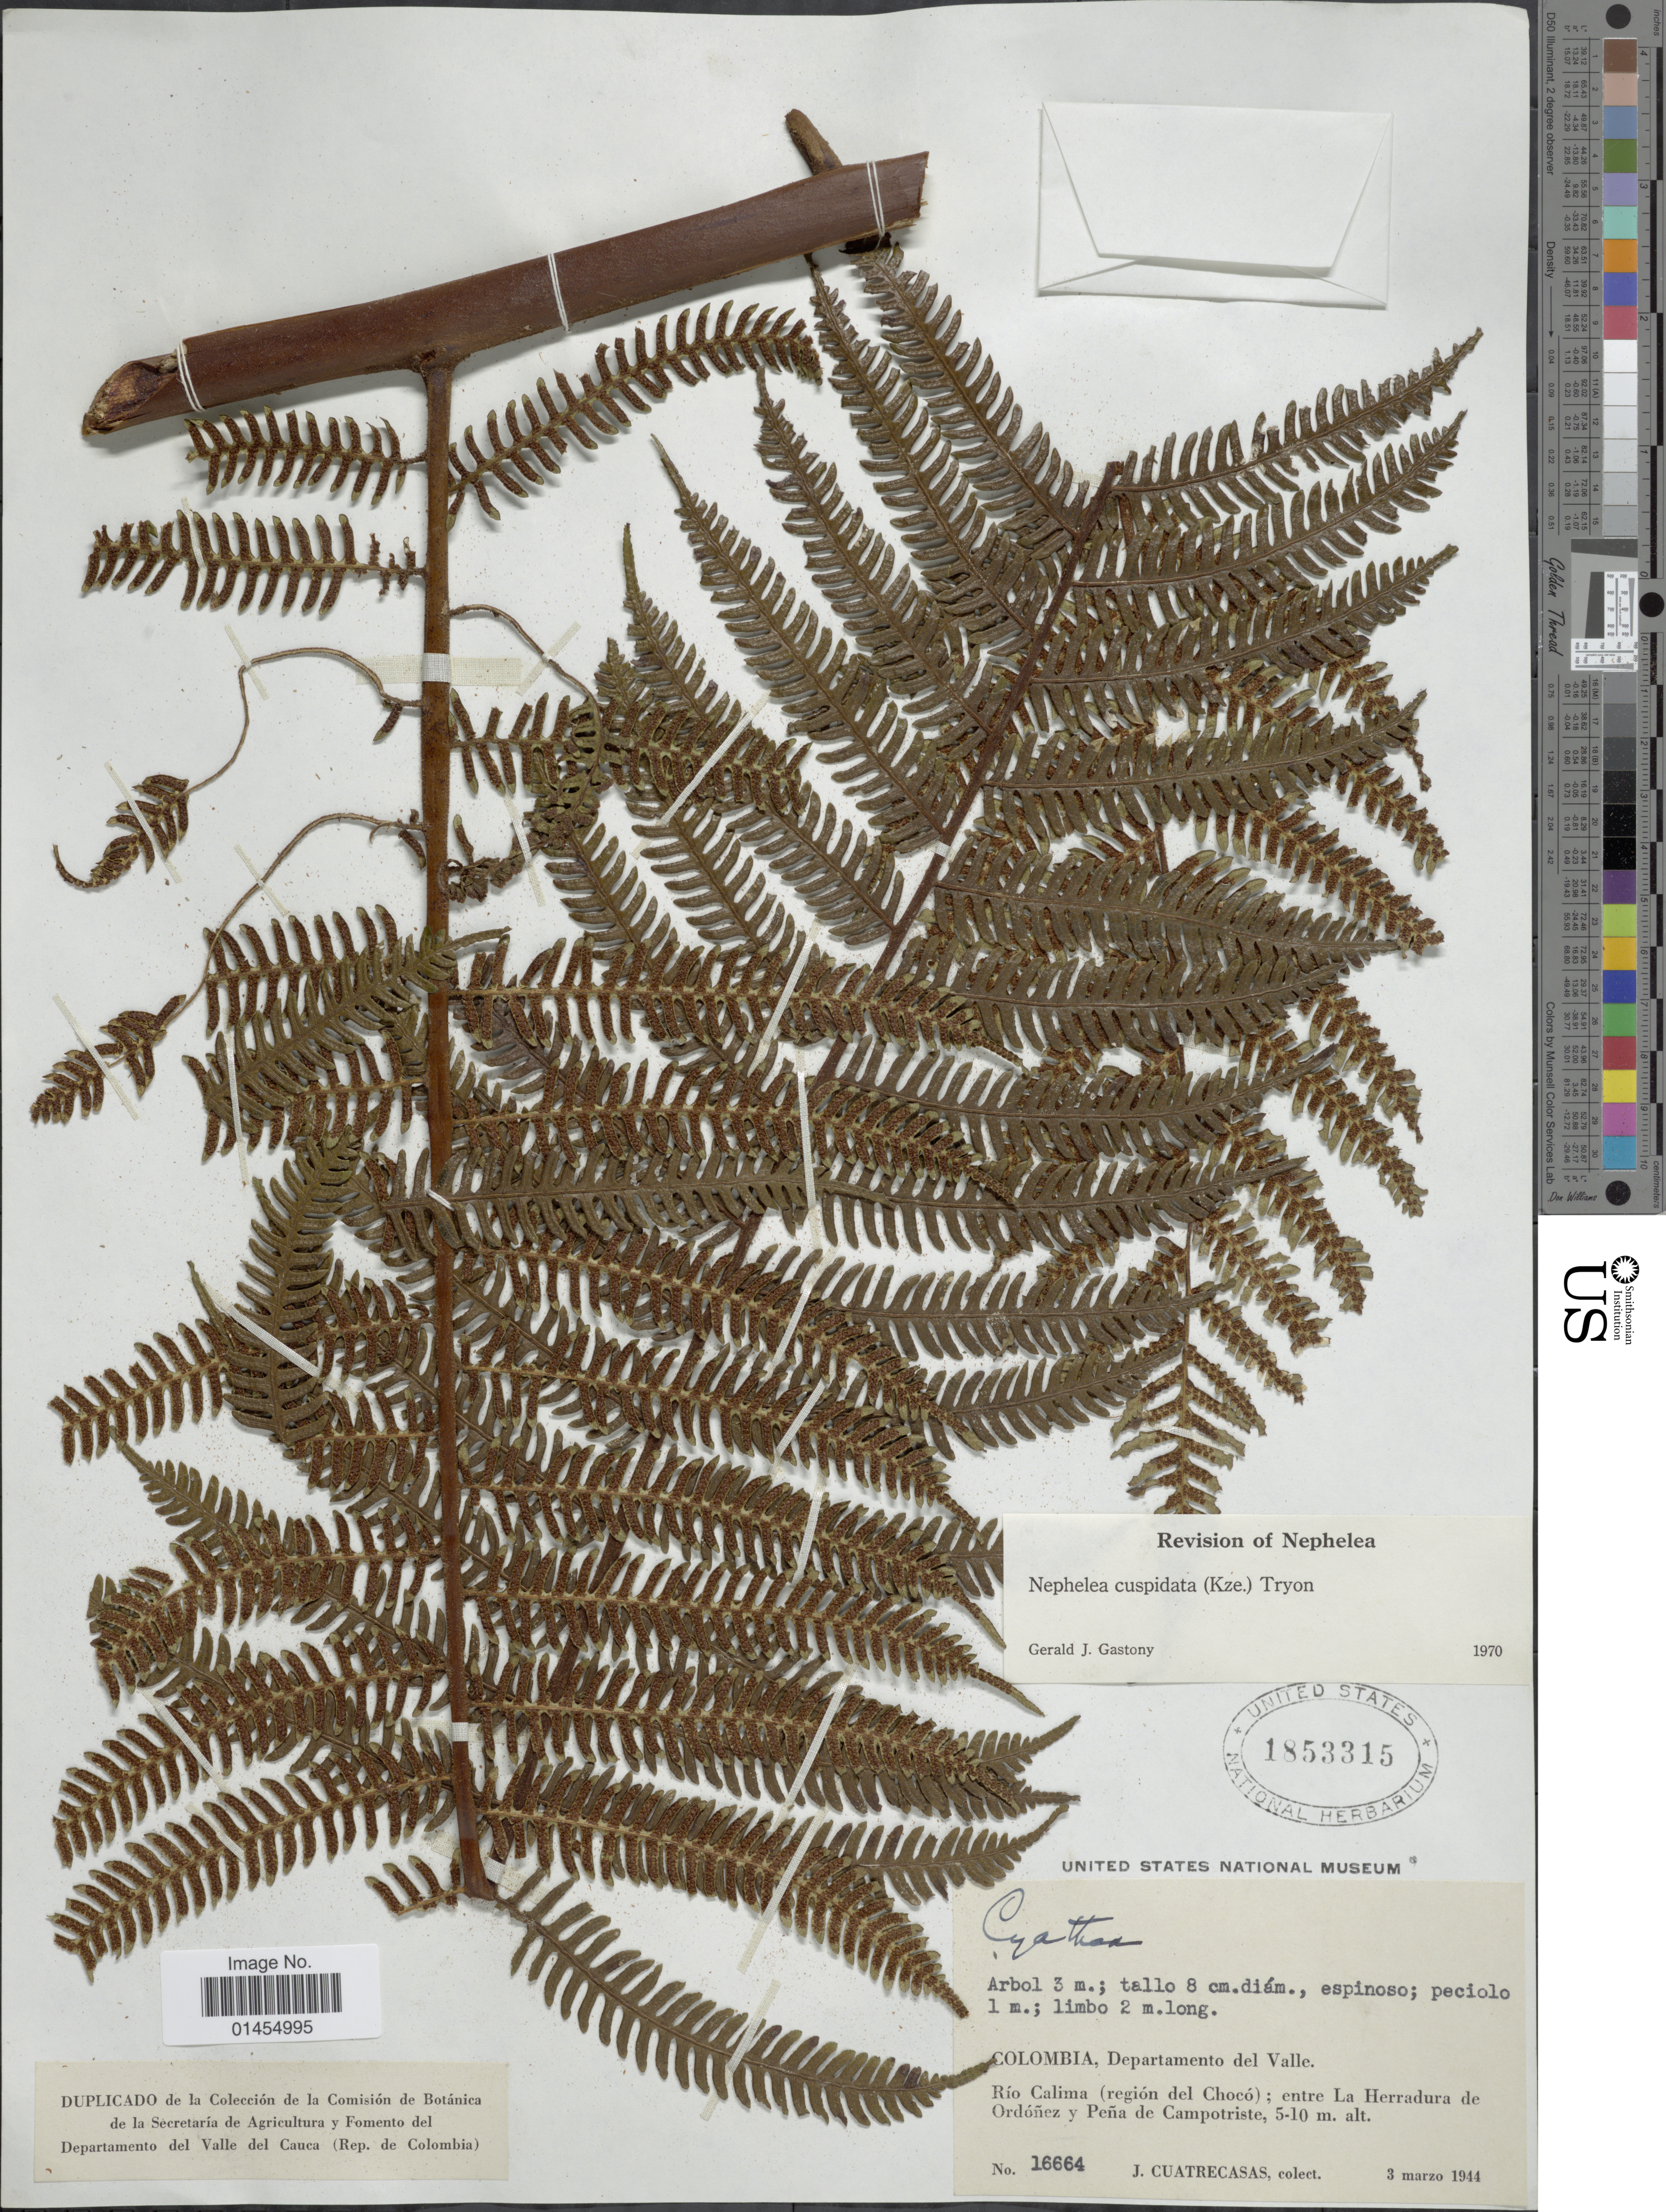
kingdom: Plantae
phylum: Tracheophyta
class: Polypodiopsida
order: Cyatheales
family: Cyatheaceae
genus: Alsophila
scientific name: Alsophila cuspidata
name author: (Kunze) D.S. Conant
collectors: J. Cuatrecasas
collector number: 16664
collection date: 1944-03-03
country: Colombia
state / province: Valle del Cauca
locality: Departamento del Valle. Río Calima (región del Chocó); entre La Herradura de Ordóñez y Peña de Campotriste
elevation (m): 5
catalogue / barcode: US 1853315